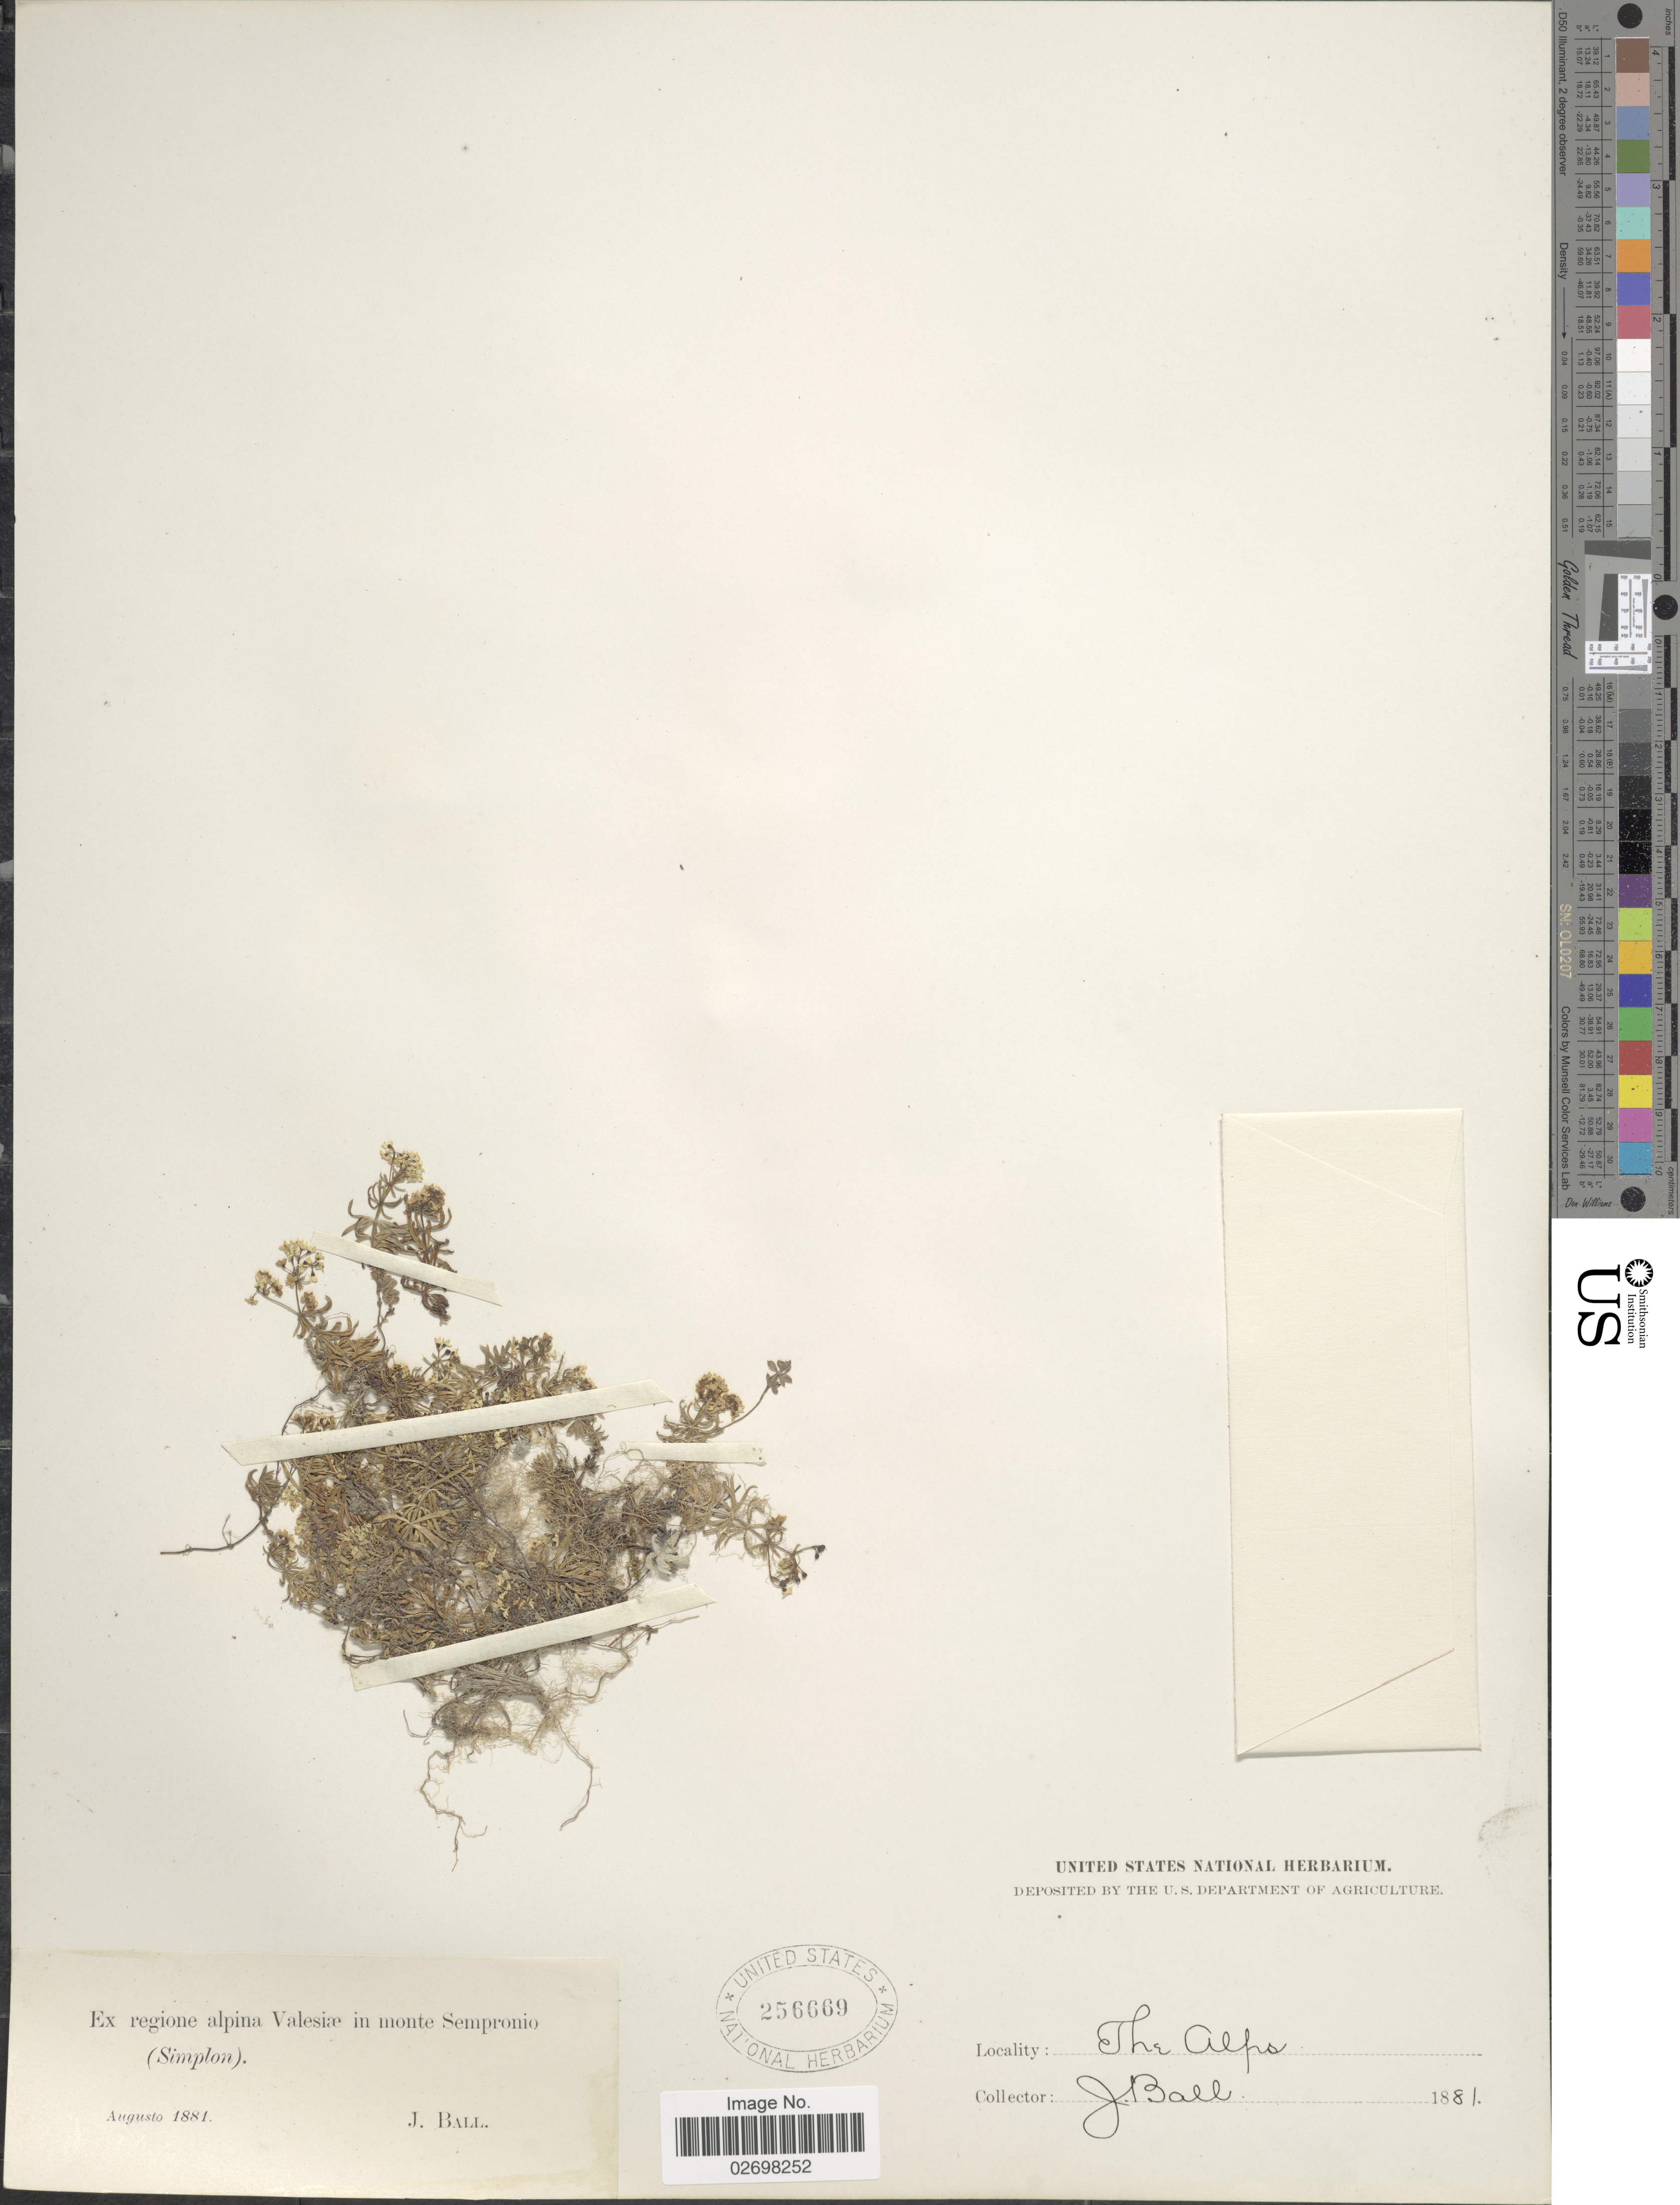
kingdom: Plantae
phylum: Tracheophyta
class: Magnoliopsida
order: Gentianales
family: Rubiaceae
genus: Galium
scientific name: Galium sp.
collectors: J. Ball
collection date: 1881-08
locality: Regione alpina Valesiæ in monte Sempronio (Simplon), The Alps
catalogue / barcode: US 256669